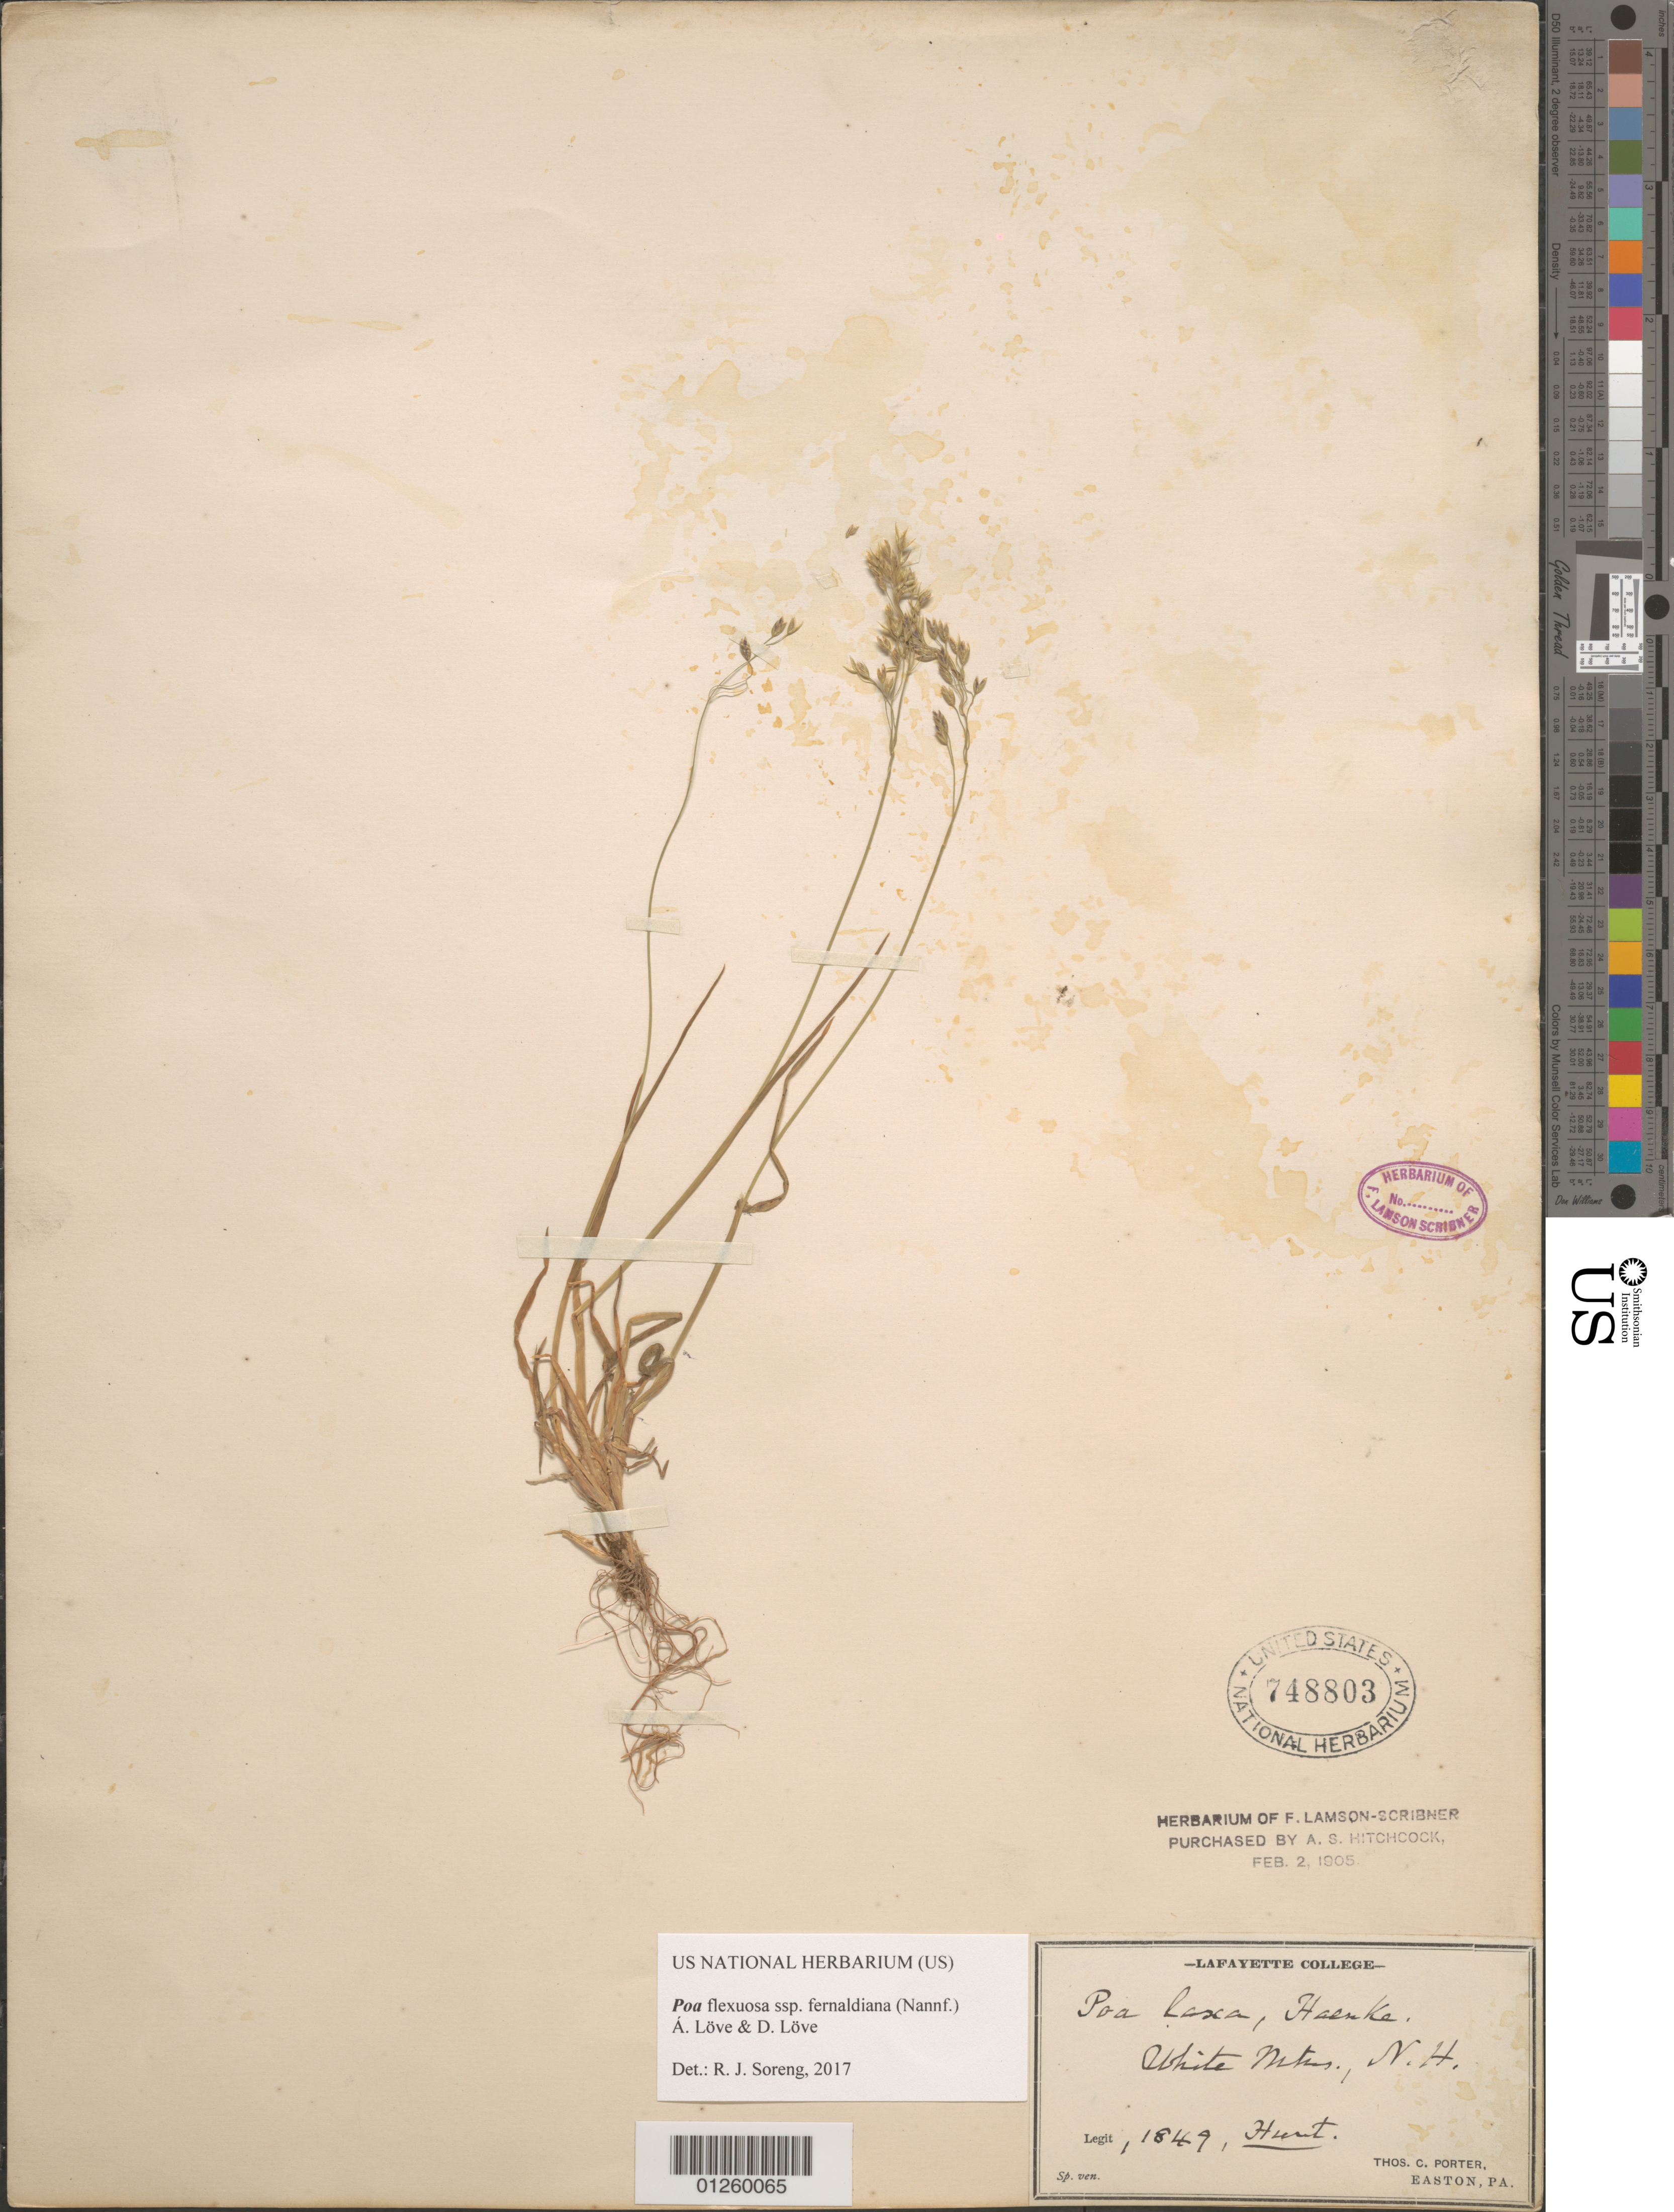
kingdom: Plantae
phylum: Tracheophyta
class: Liliopsida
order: Poales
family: Poaceae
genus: Poa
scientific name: Poa flexuosa Sm. subsp. fernaldiana (Nannf.) Á. Löve & D. Löve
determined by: Soreng, Robert J., Research Associate (BOT), Smithsonian Institution - National Museum of Natural History (UNITED STATES)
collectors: Hunt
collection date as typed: Legit, 1849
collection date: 1849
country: United States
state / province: New Hampshire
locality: White Mts. N. H.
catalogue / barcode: US 748803